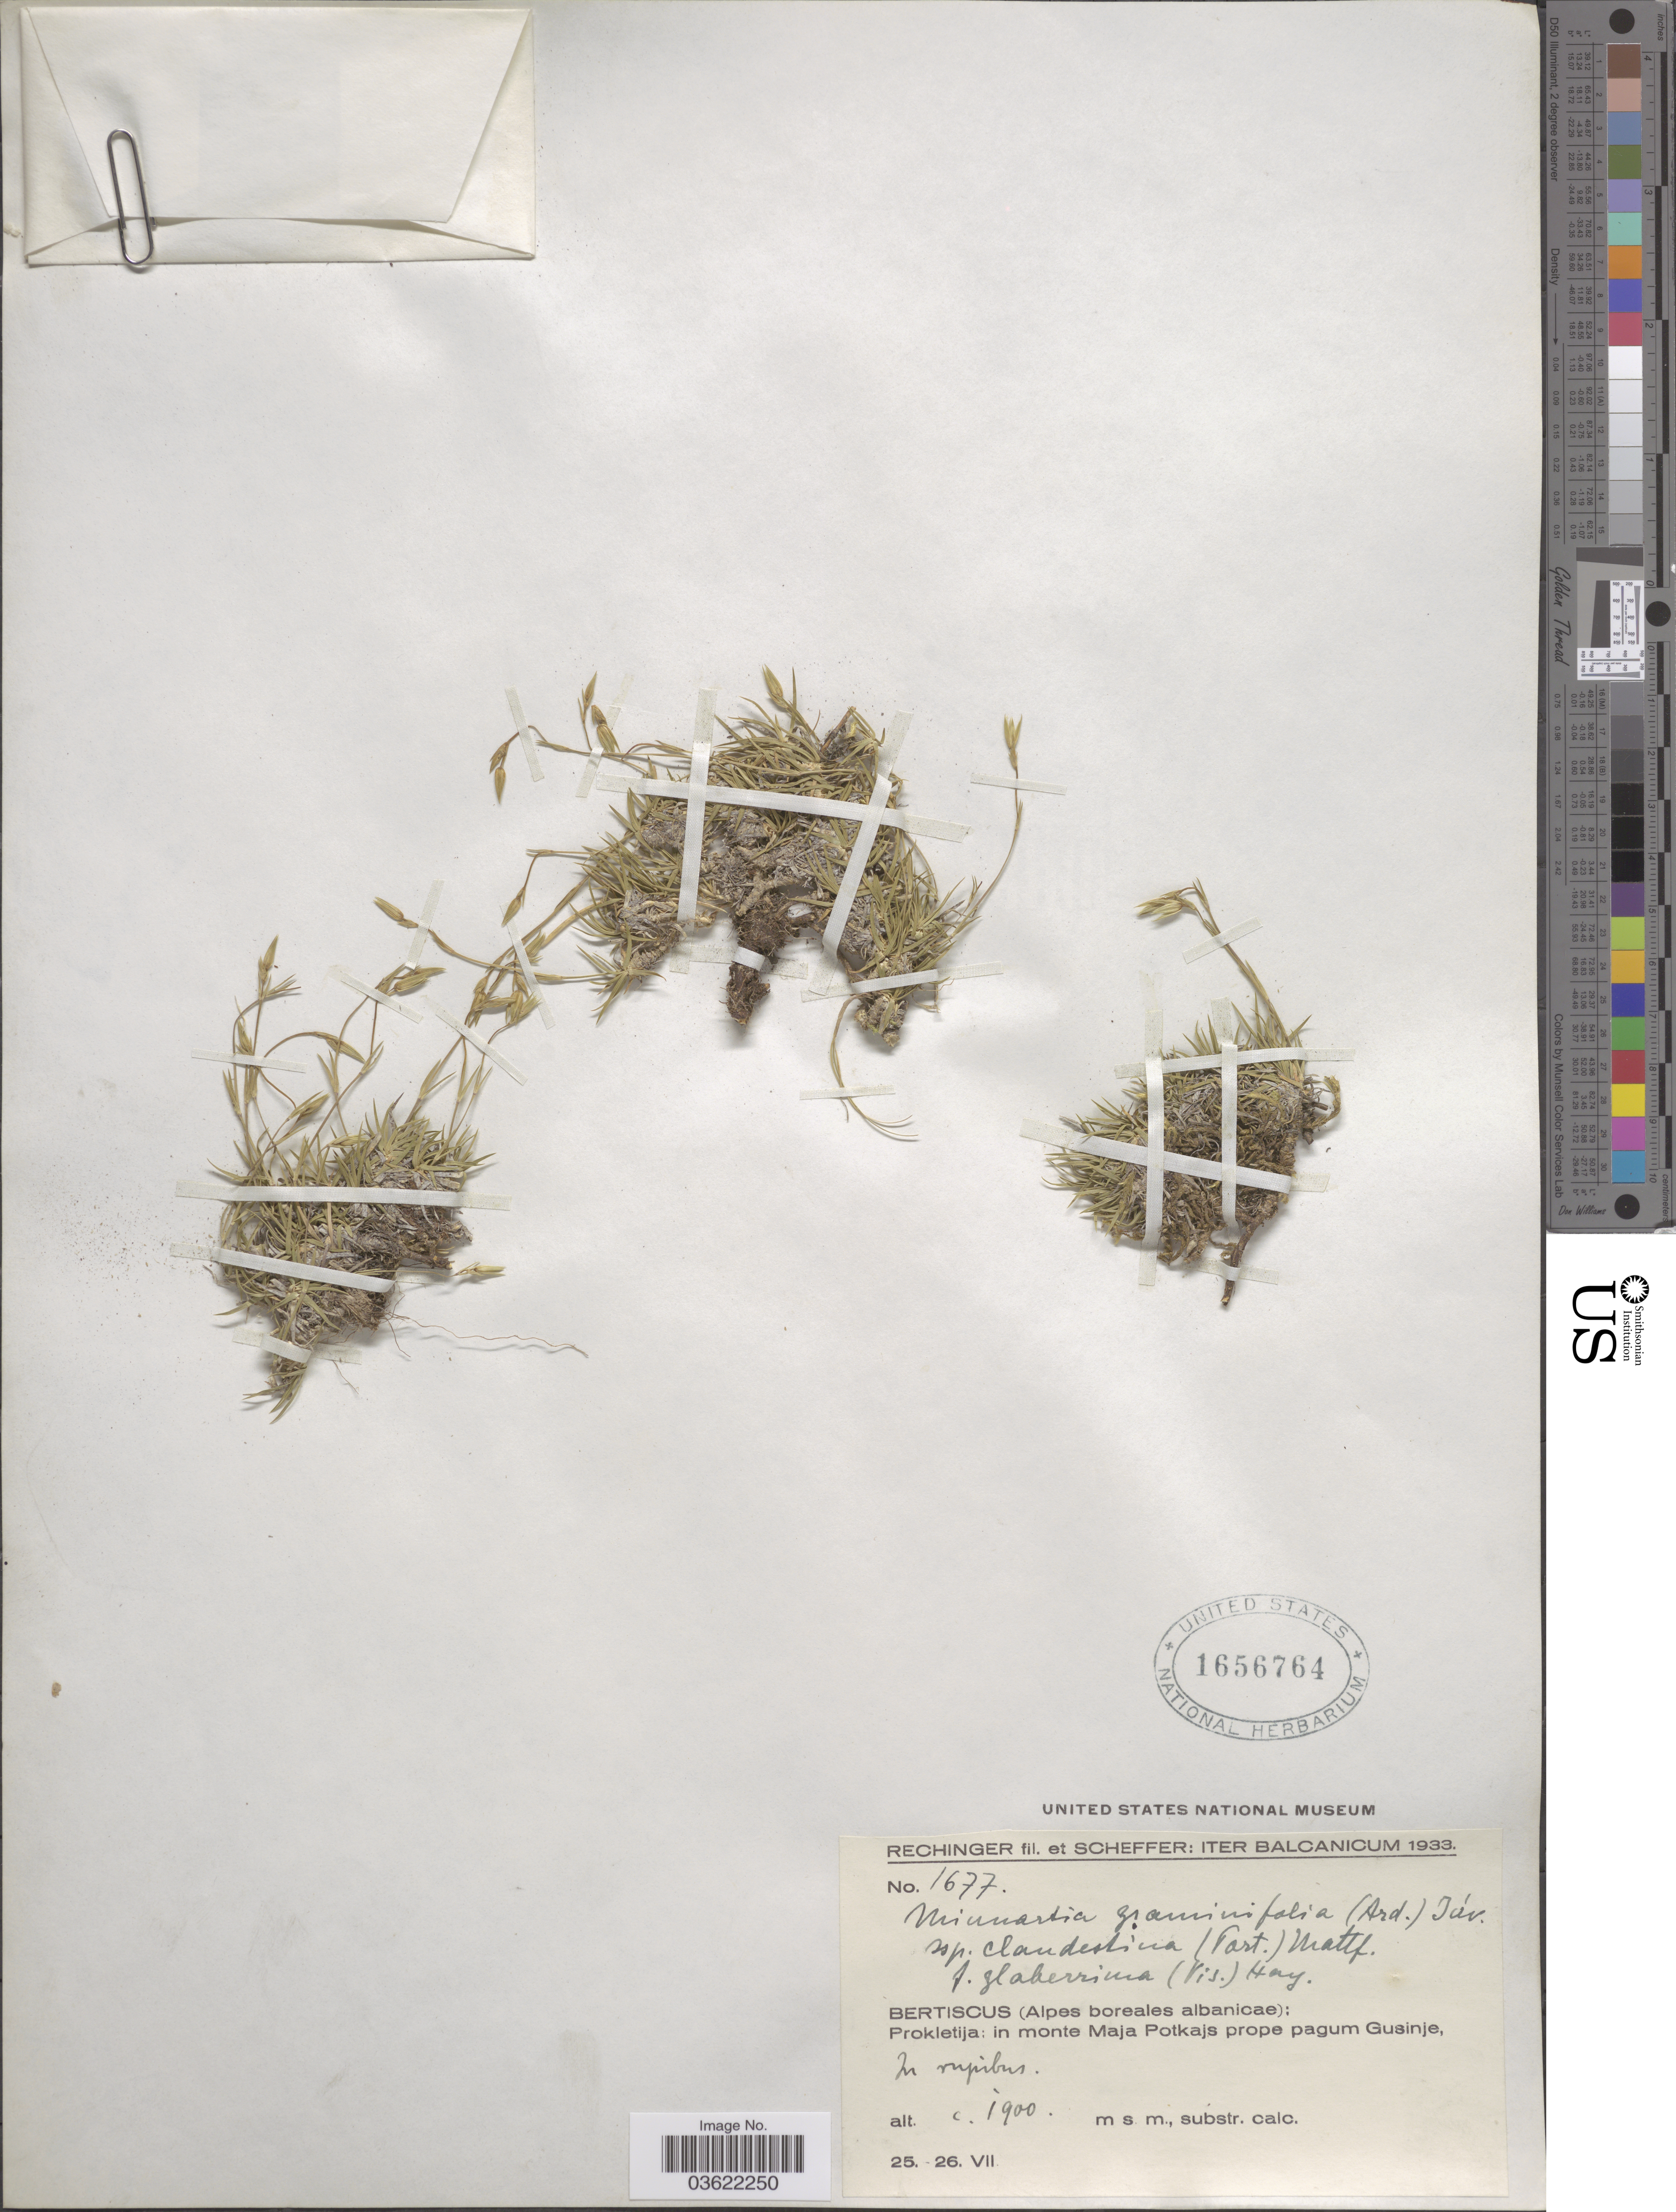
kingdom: Plantae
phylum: Tracheophyta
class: Magnoliopsida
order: Caryophyllales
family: Caryophyllaceae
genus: Mcneillia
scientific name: Mcneillia rosanoi subsp. clandestina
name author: (Port.) Del Guacchio & F. Conti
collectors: -- Rechinger & Scheffer, --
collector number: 1677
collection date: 1933-07-25/1933-07-26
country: Albania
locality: Balcanicum. Bertiscus (Alpes boreales albanicae): Prokletija; in monte Maja Potkajs prope pagum Gusinje.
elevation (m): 1900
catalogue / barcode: US 1656764